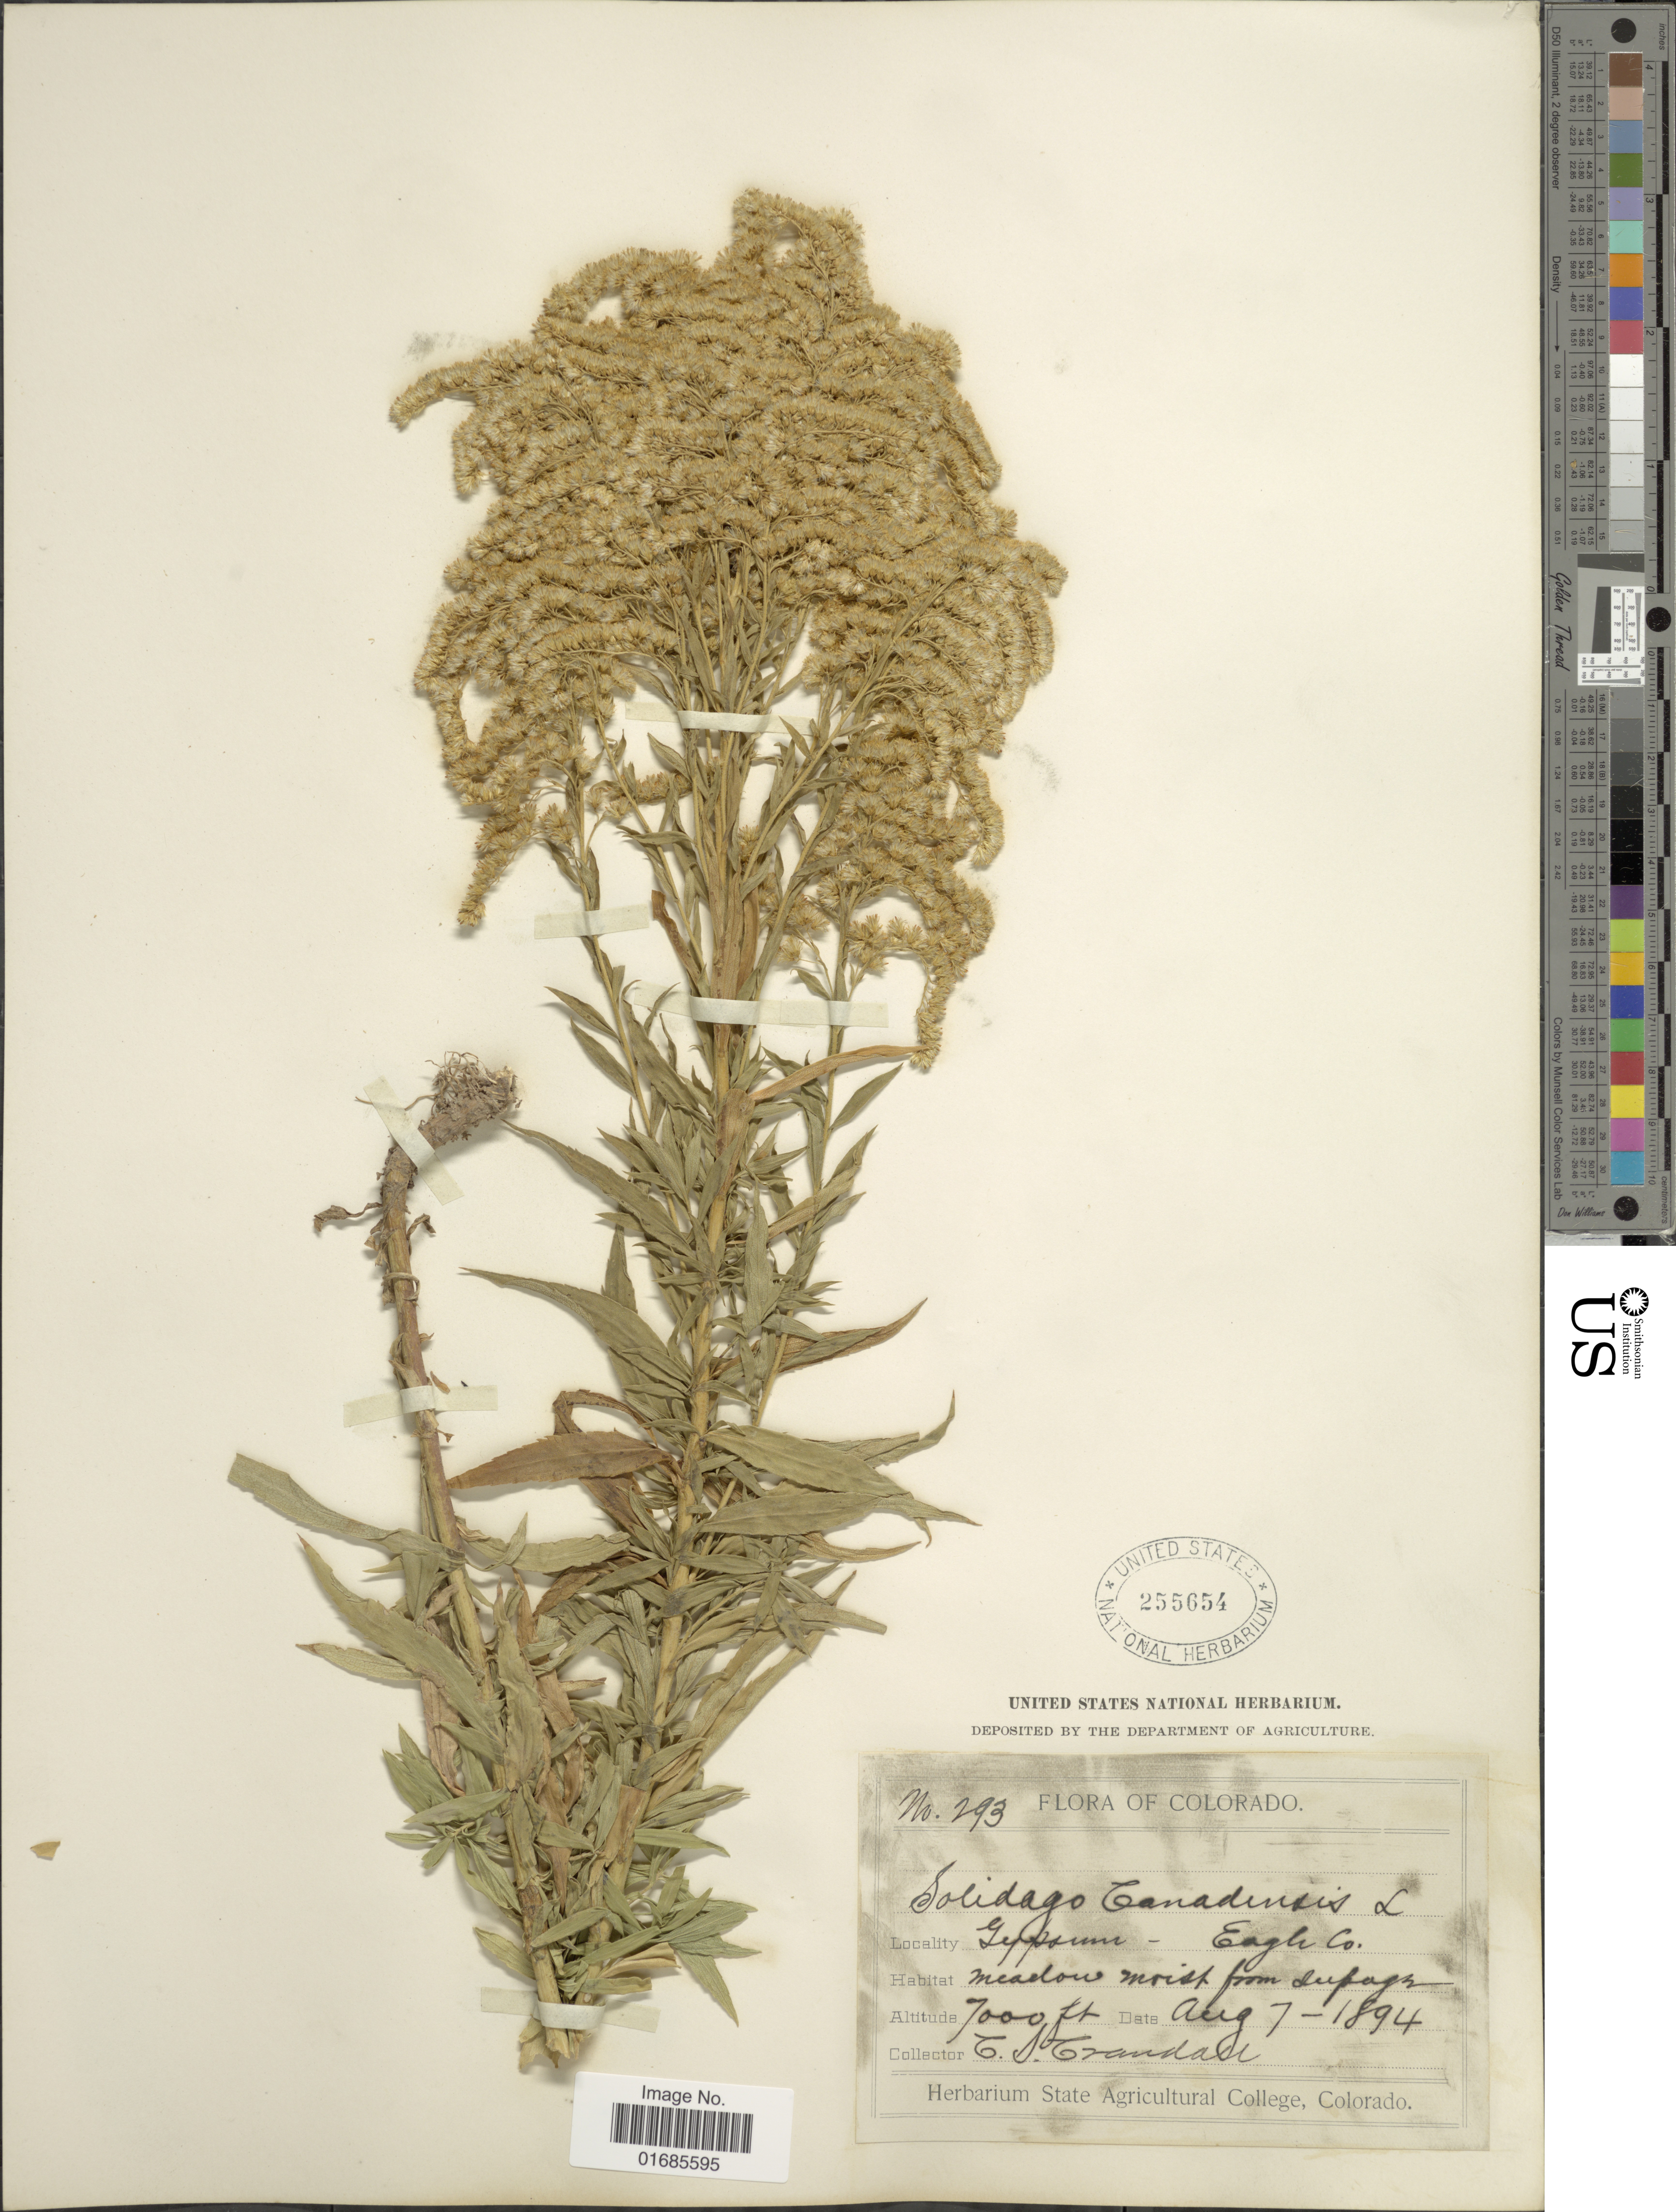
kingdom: Plantae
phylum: Tracheophyta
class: Magnoliopsida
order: Asterales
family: Asteraceae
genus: Solidago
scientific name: Solidago canadensis var. salebrosa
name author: (Piper) M.E. Jones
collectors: C. Crandall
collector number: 293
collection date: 1894-08-07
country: United States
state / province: Colorado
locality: Gypoum, Eagle Co.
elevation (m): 2134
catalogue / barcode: US 255654